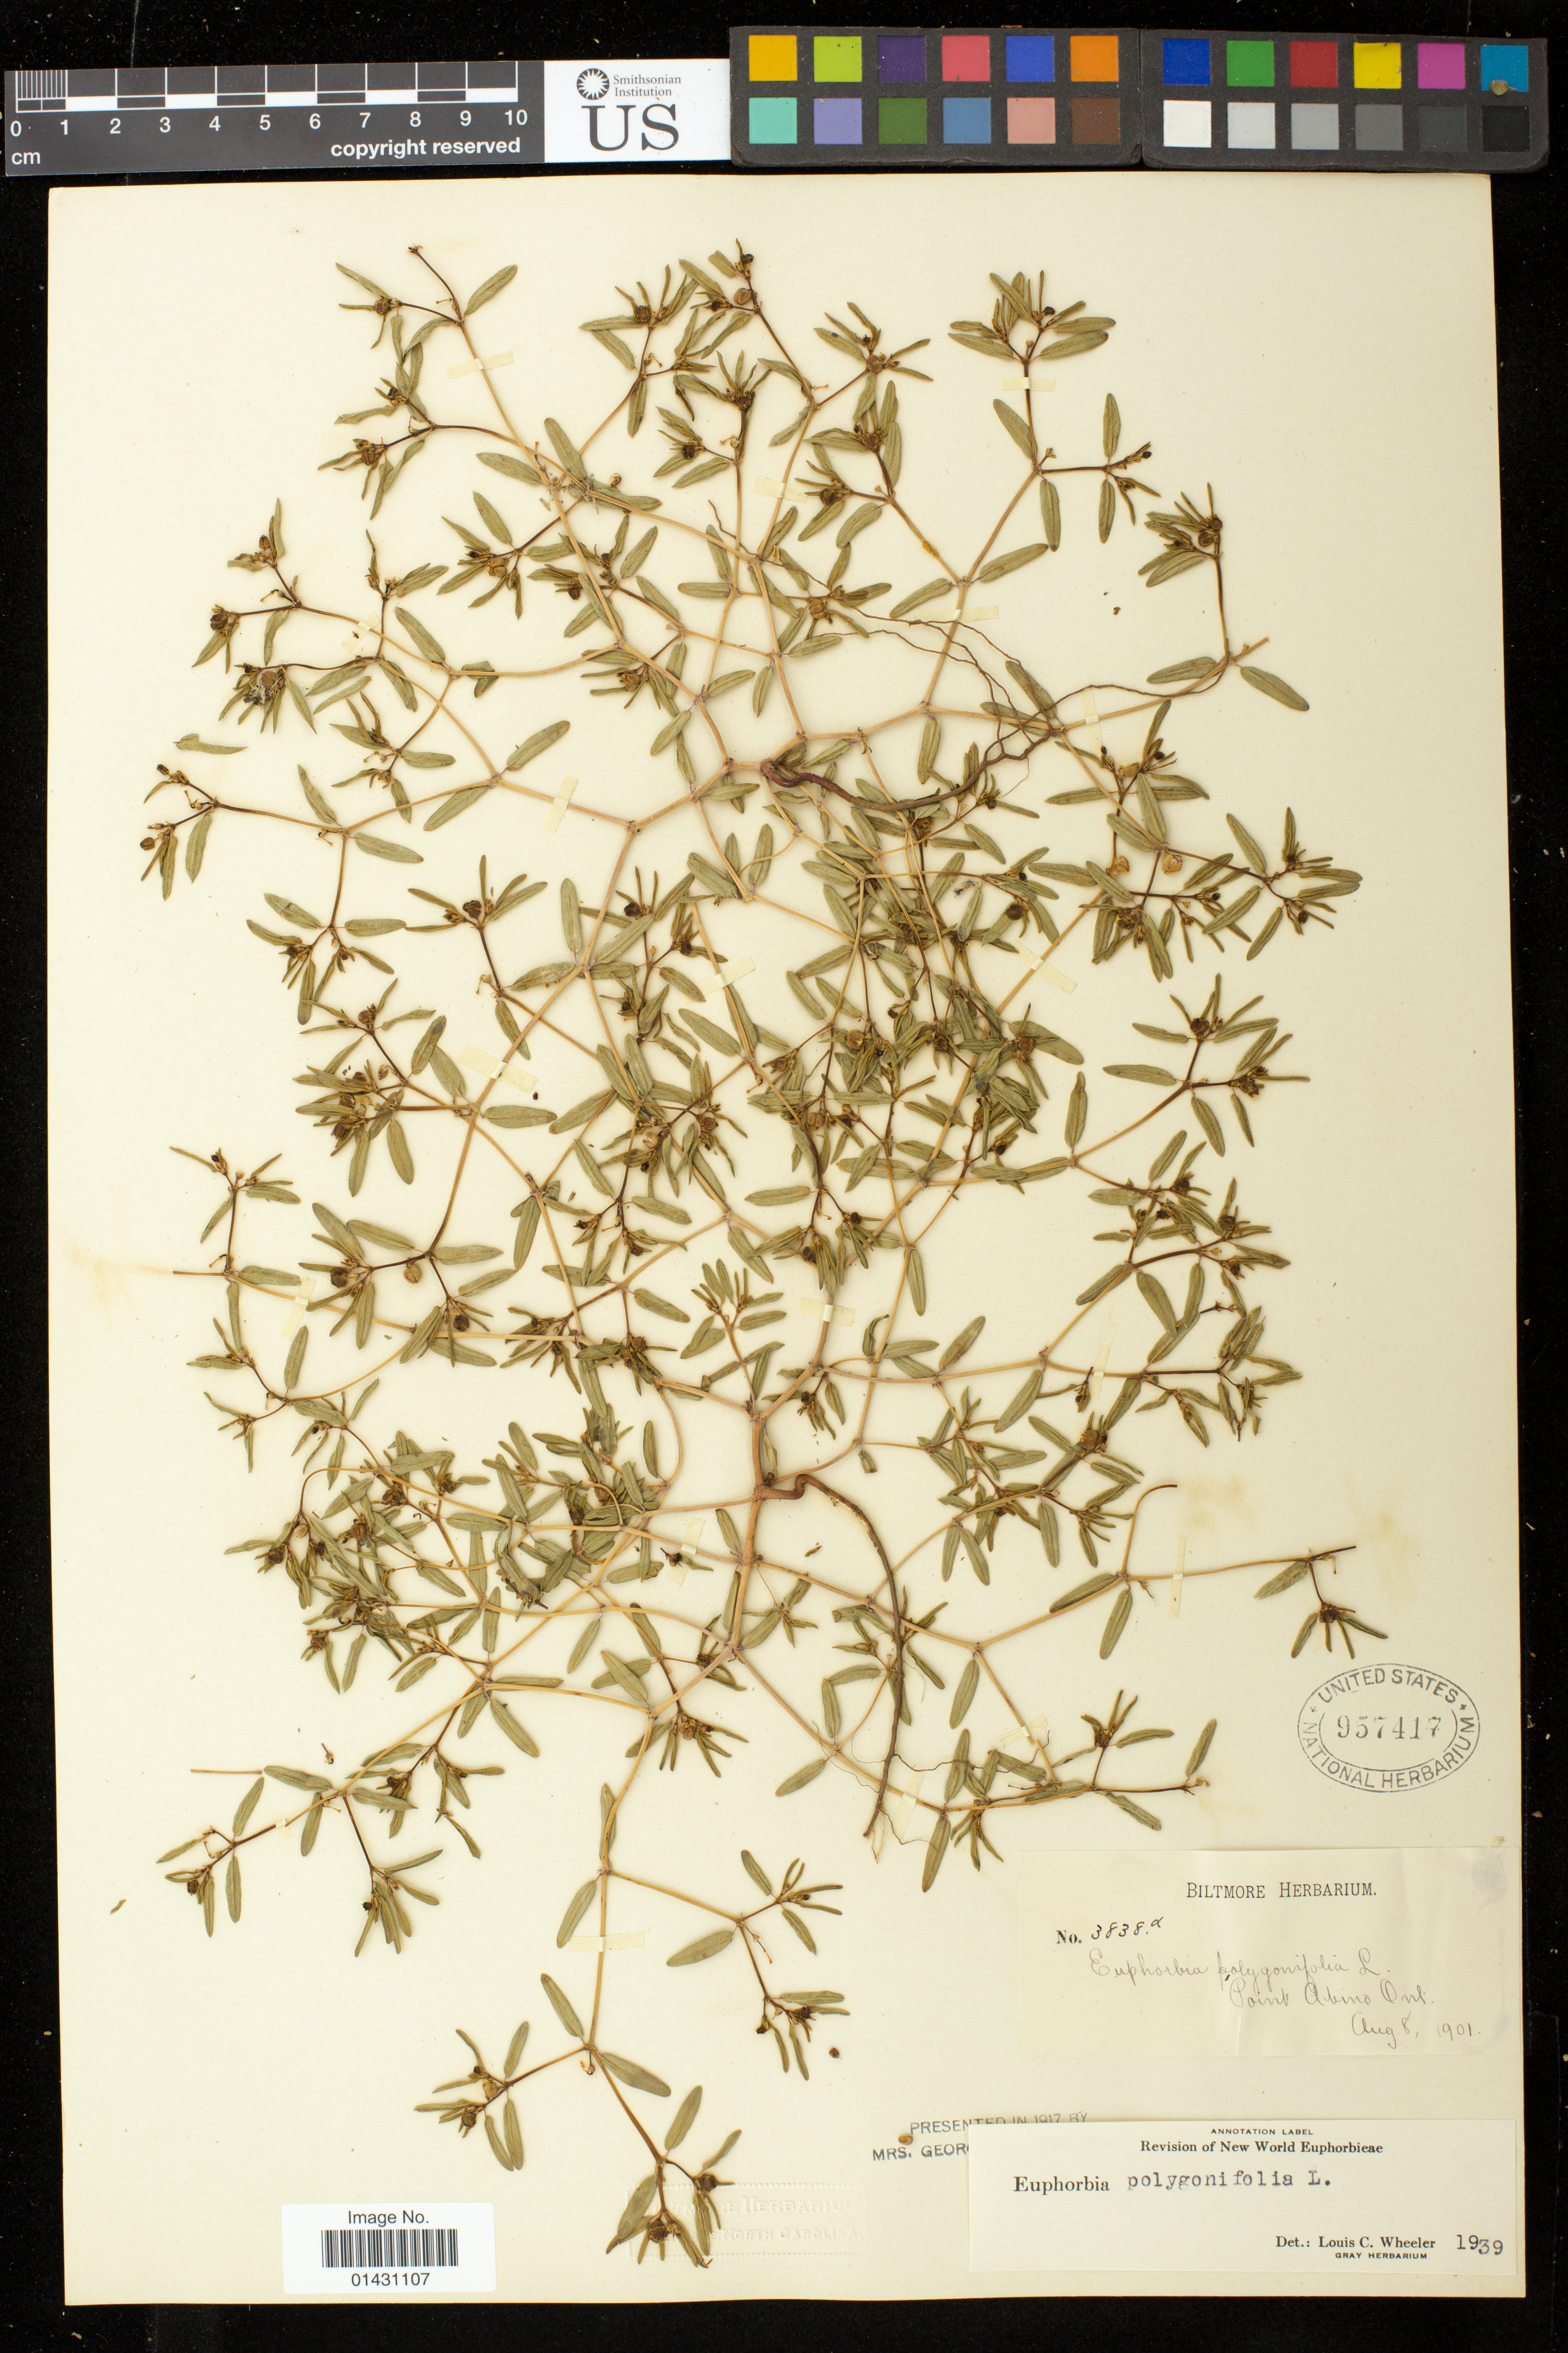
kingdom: Plantae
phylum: Tracheophyta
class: Magnoliopsida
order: Malpighiales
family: Euphorbiaceae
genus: Euphorbia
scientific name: Euphorbia polygonifolia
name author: L.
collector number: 3838d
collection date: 1901-08-08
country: Canada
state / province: Ontario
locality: Point Abino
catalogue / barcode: US 957417